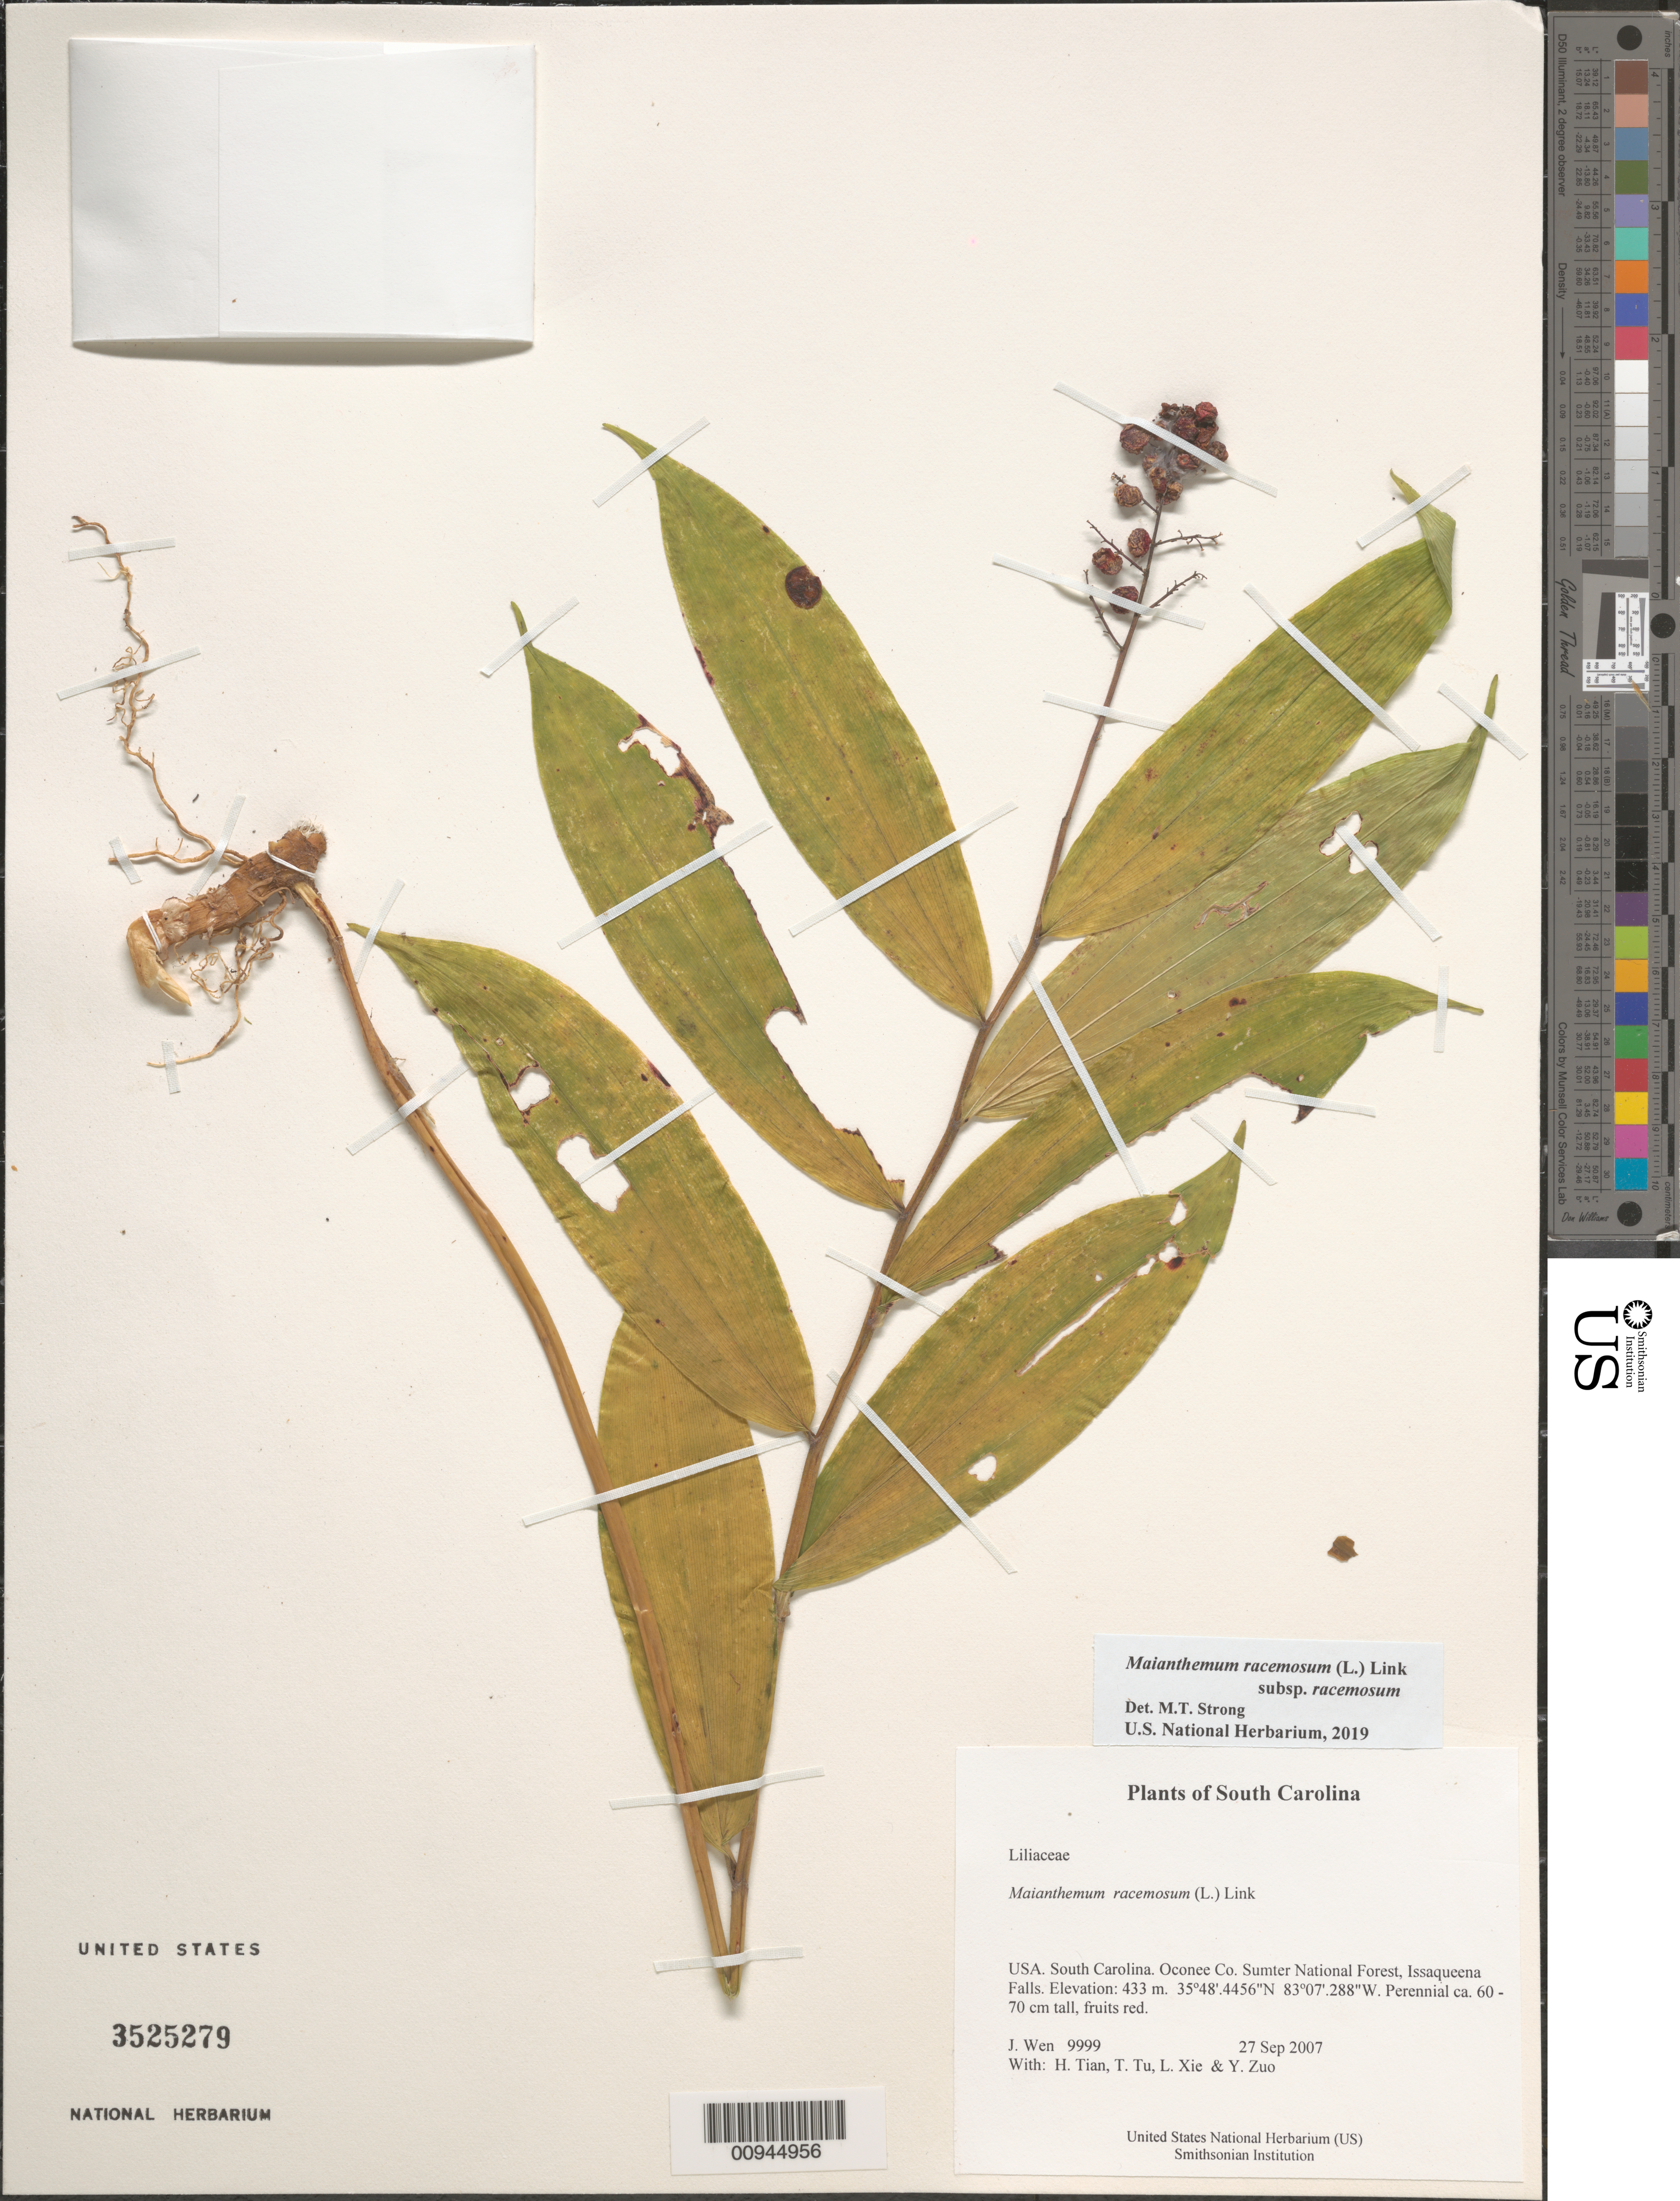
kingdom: Plantae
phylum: Tracheophyta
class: Liliopsida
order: Asparagales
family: Asparagaceae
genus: Maianthemum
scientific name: Maianthemum racemosum subsp. racemosum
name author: (L.) Link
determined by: Strong, Mark T., (BOT), Smithsonian Institution - National Museum of Natural History (UNITED STATES)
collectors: J. Wen, H. Tian, T. Tu, L. Xie & Y. Zuo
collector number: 9999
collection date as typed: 27 Sep 2007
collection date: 2007-09-27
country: United States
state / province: South Carolina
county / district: Oconee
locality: Sumter National Forest, Issaqueena Falls.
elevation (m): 433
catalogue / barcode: US 3525279